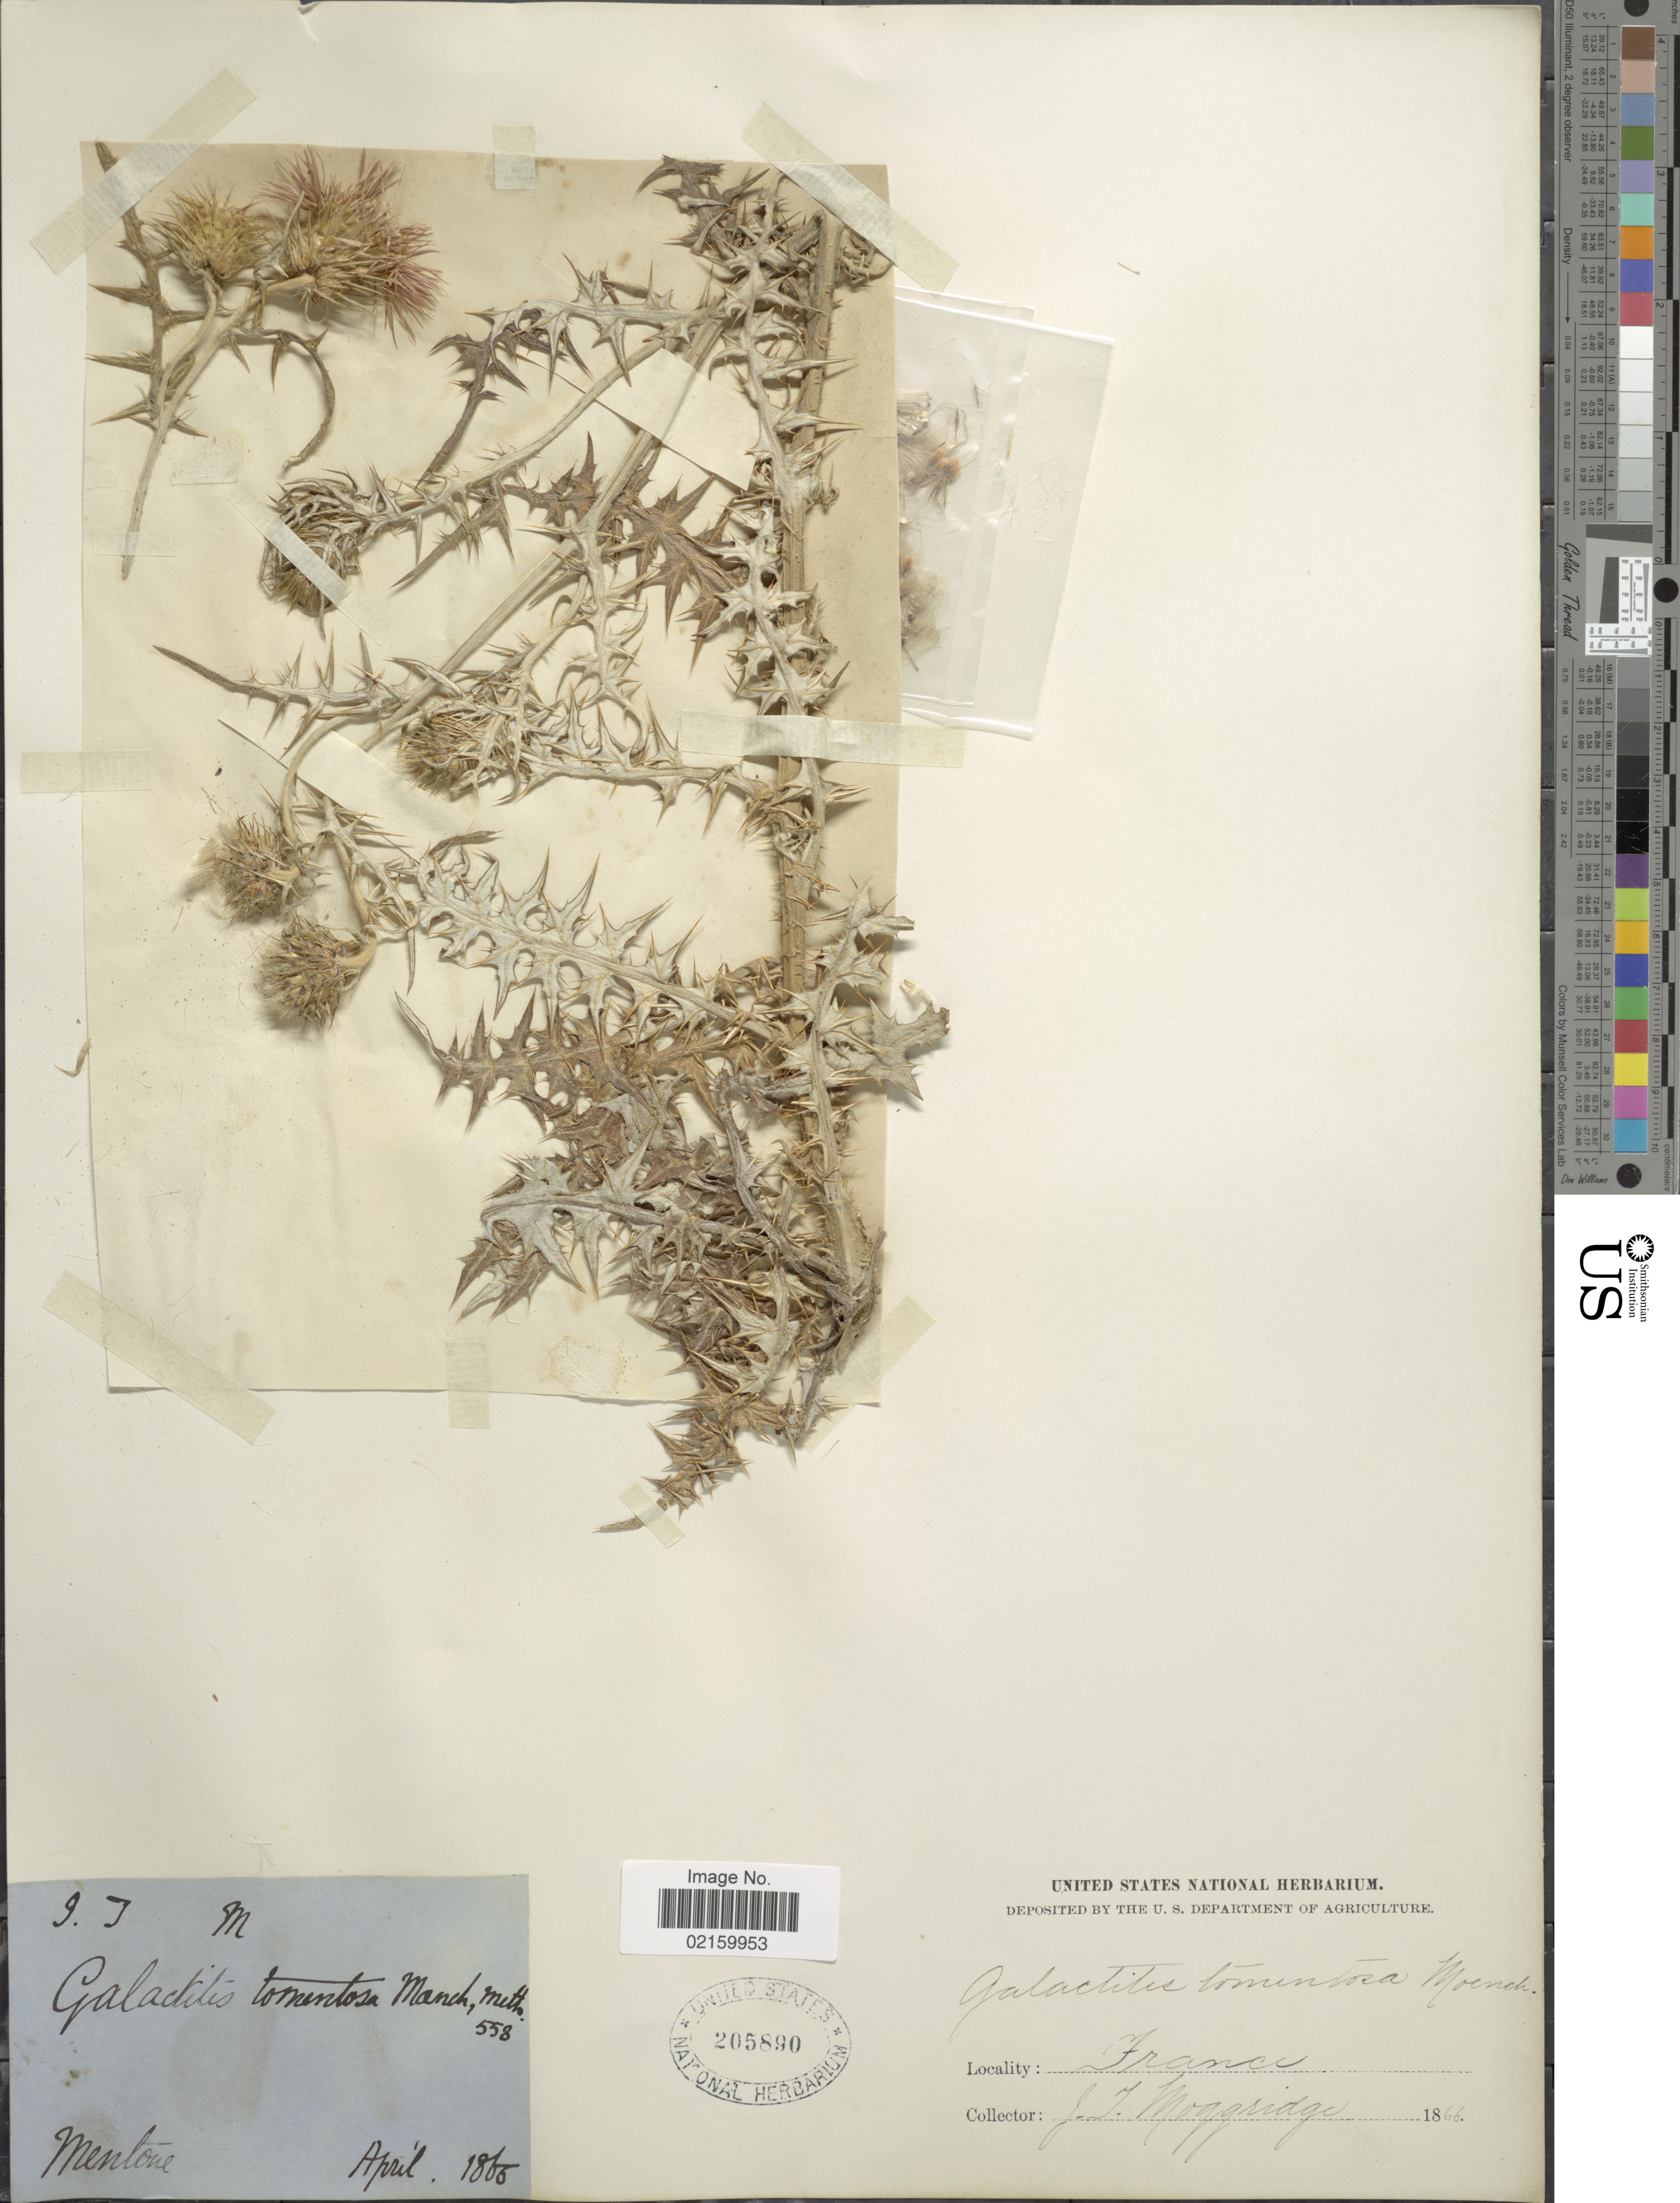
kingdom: Plantae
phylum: Tracheophyta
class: Magnoliopsida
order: Asterales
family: Asteraceae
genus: Galactites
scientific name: Galactites tomentosa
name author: Moench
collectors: J. T. Moggridge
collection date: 1866-04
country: France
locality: Mentone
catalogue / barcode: US 205890